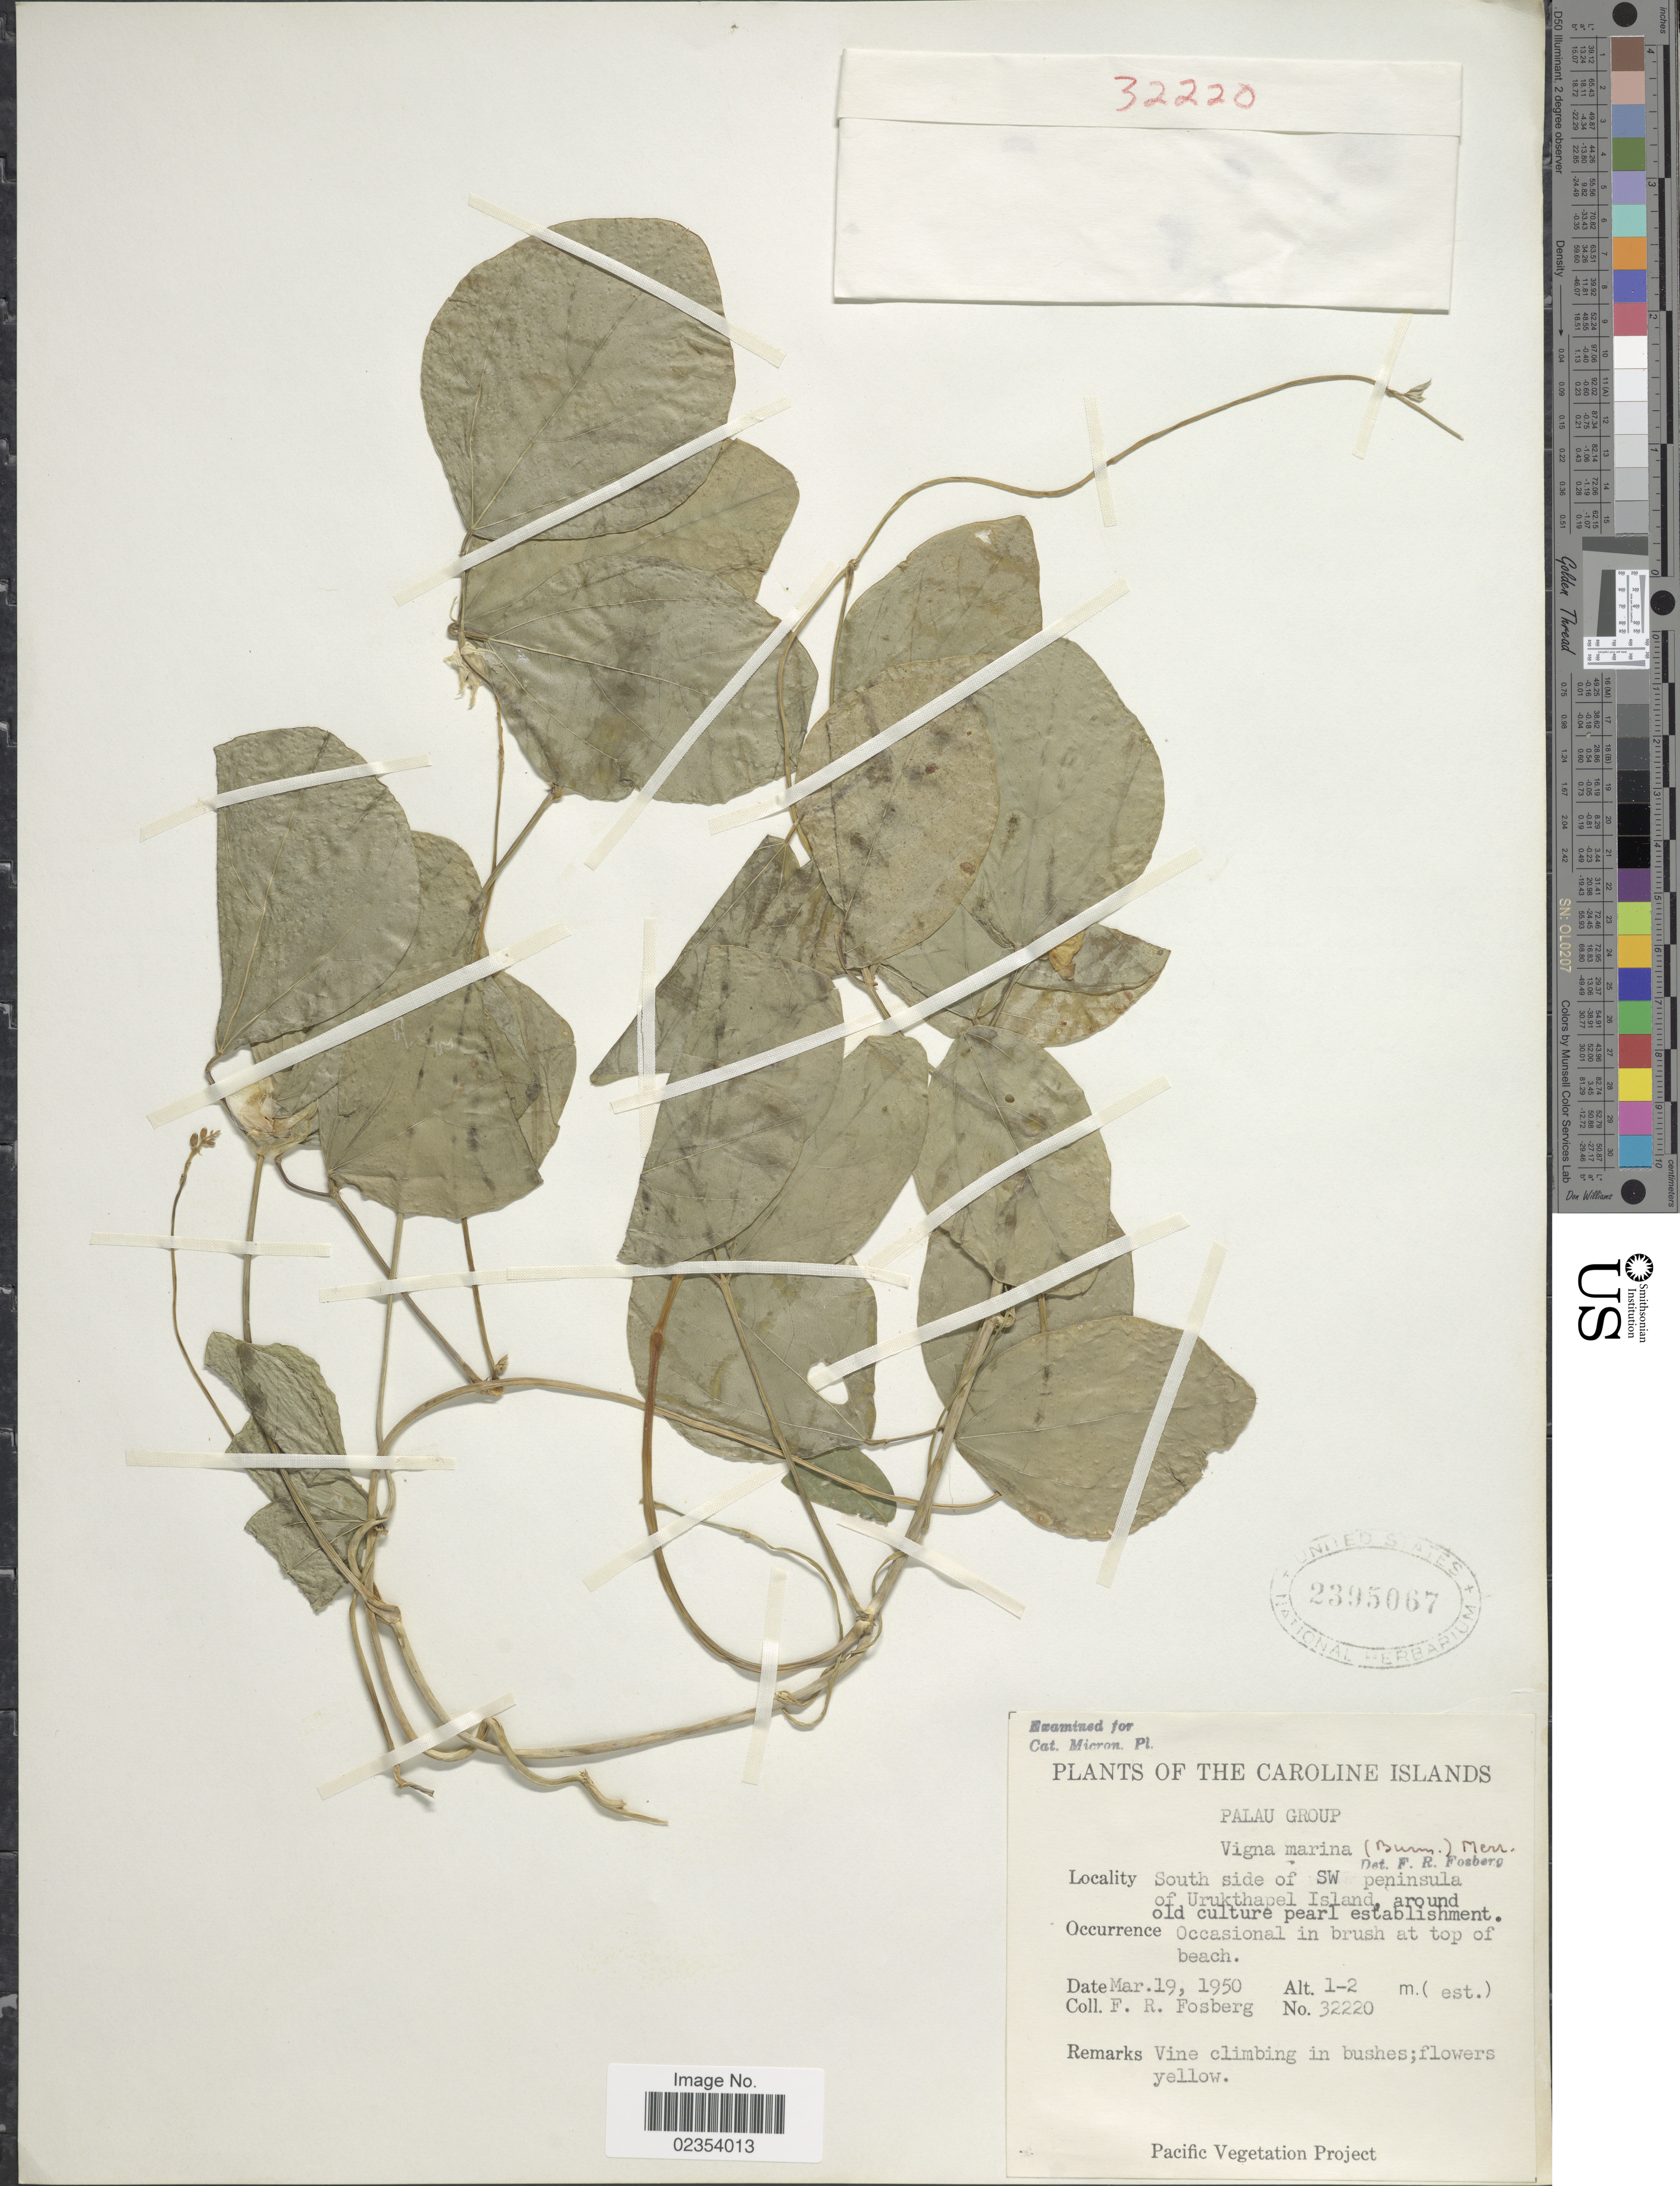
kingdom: Plantae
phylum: Tracheophyta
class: Magnoliopsida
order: Fabales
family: Fabaceae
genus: Vigna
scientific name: Vigna marina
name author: (Burm.) Merr.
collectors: F. R. Fosberg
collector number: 32220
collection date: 1950-03-19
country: Palau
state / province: Koror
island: Ngeruktabel [Urukthapel]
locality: Caroline Islands. Palau Group. South side of SW peninsula of Urukthapel Island, around old culture pearl establishment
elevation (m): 1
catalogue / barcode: US 2395067